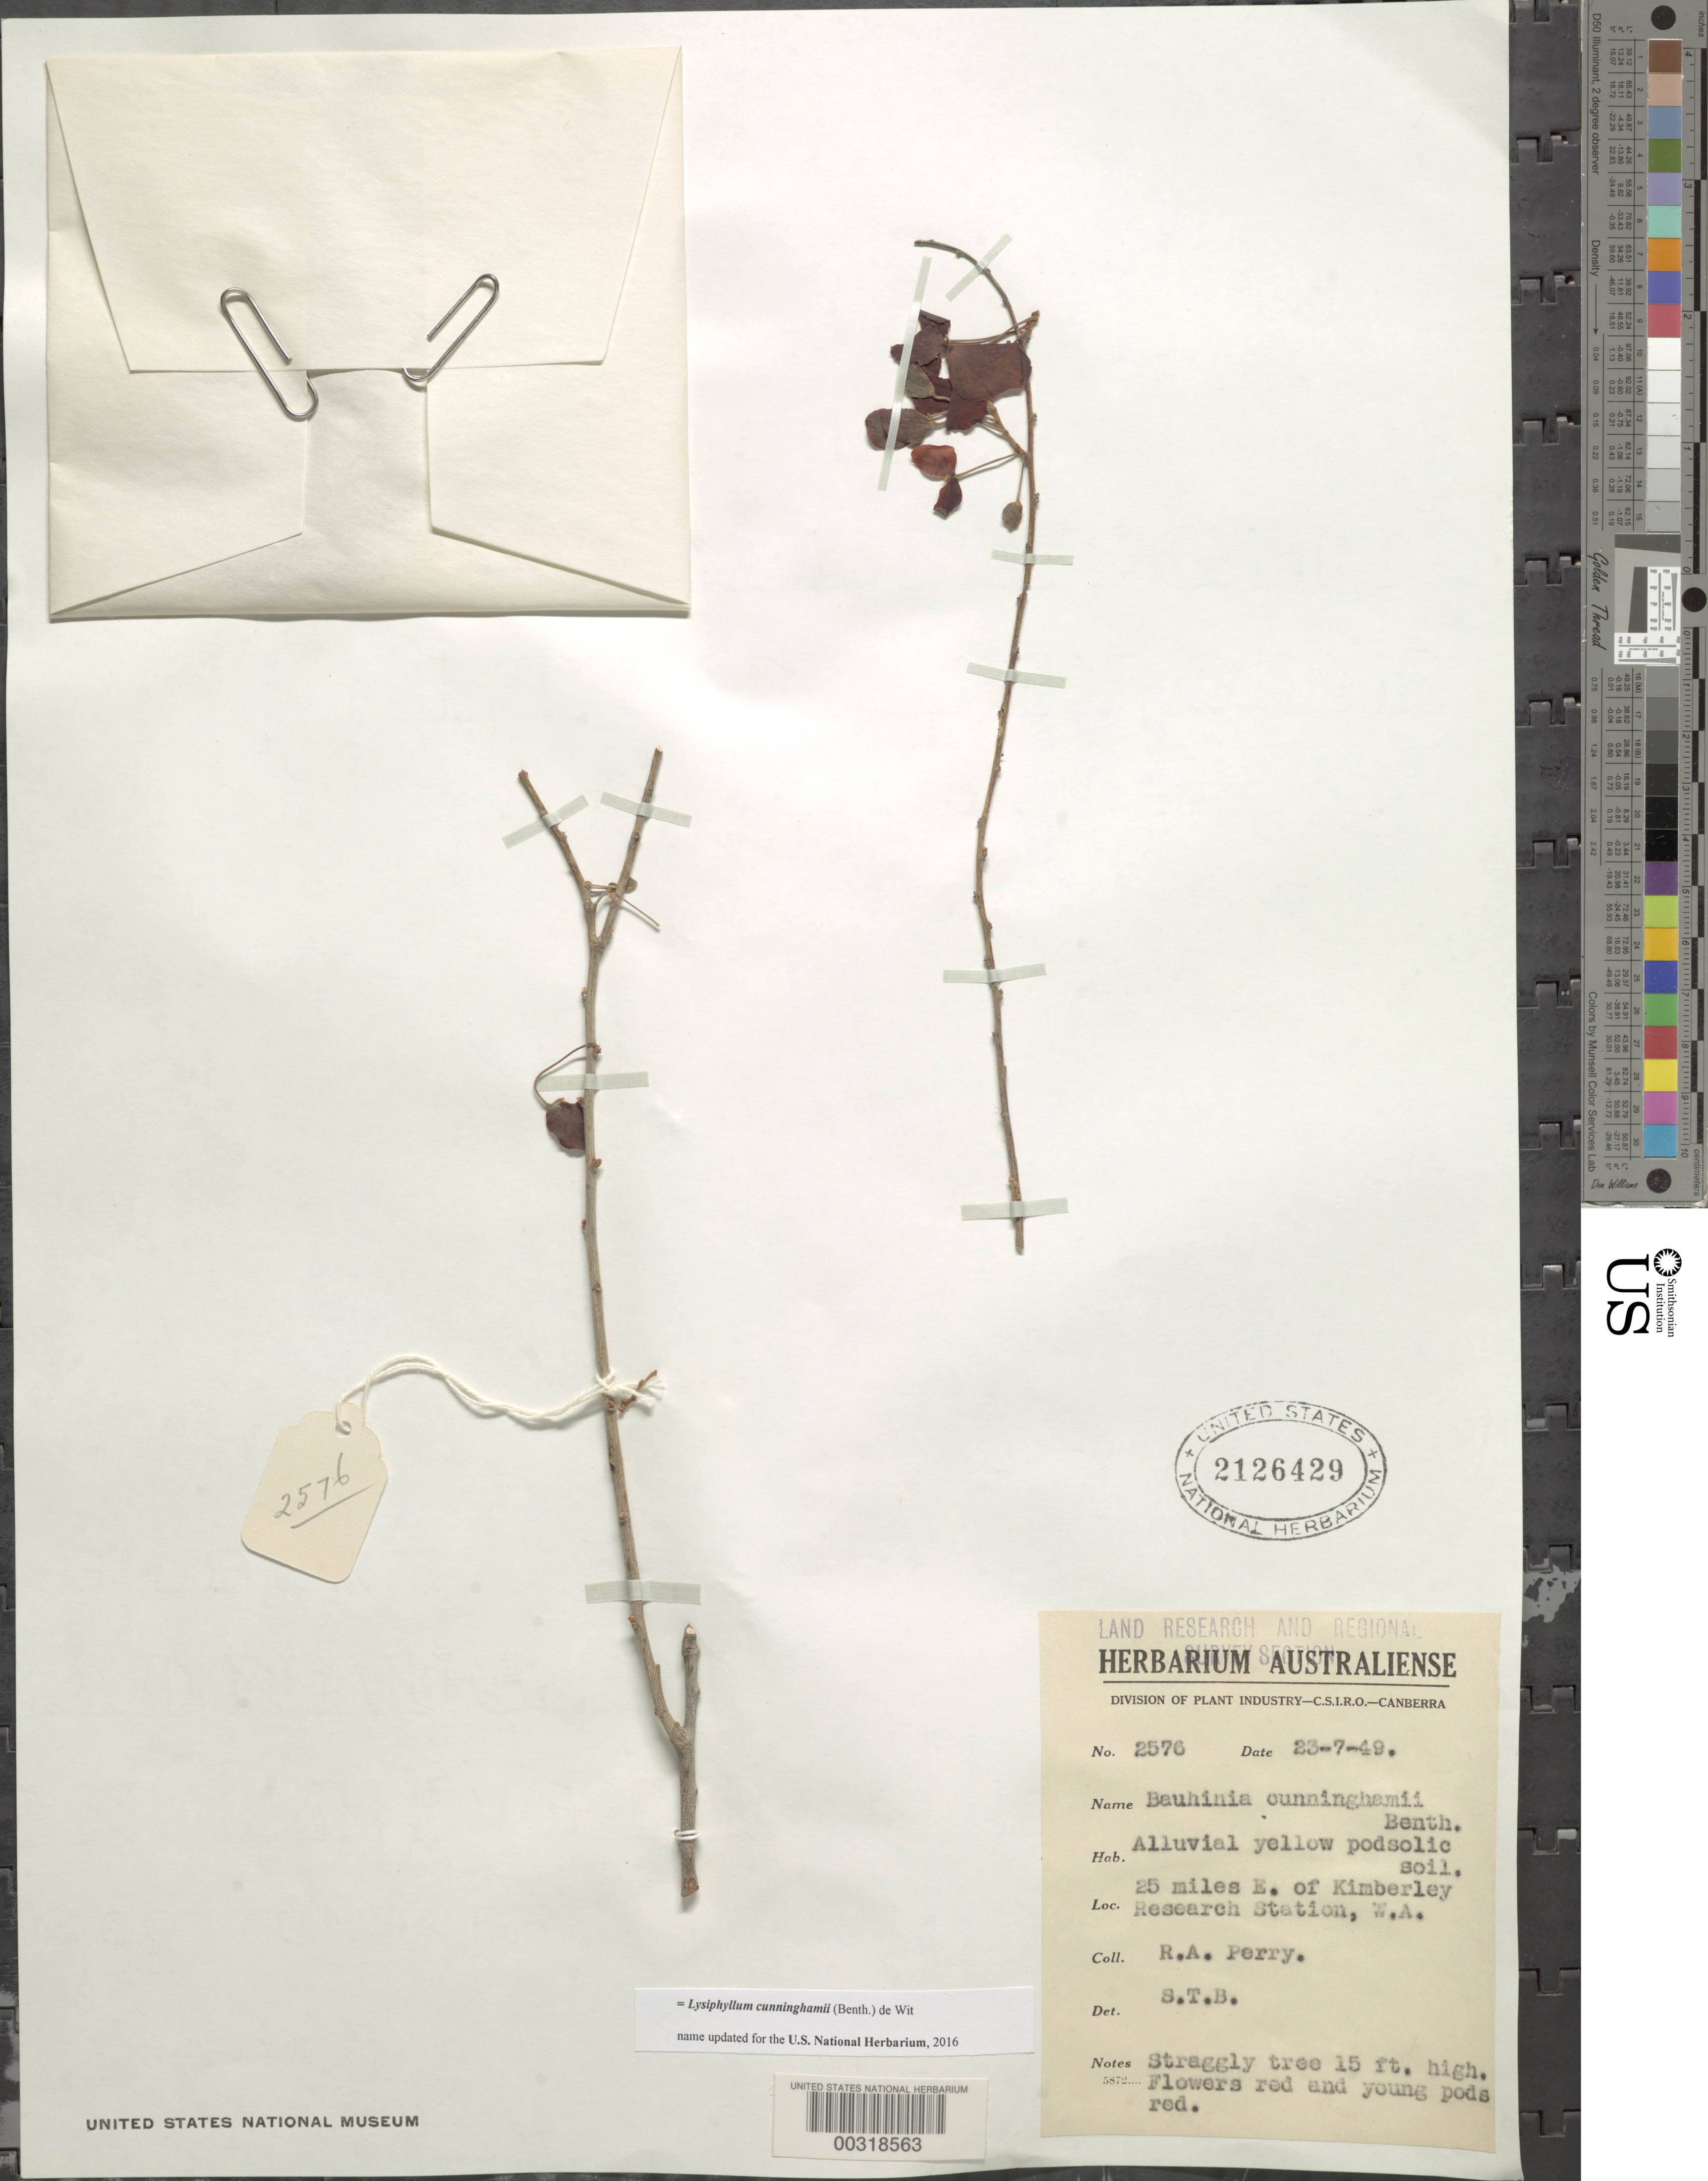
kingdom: Plantae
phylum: Tracheophyta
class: Magnoliopsida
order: Fabales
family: Fabaceae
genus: Tessmannia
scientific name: Tessmannia dewildemaniana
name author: Harms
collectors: Perry, R. A.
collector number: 2576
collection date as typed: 23 Jul 1949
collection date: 1949-07-23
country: Australia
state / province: Western Australia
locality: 25 mi e of kimberley research station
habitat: Alluvial yellow posolic soil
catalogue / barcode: US 2126429